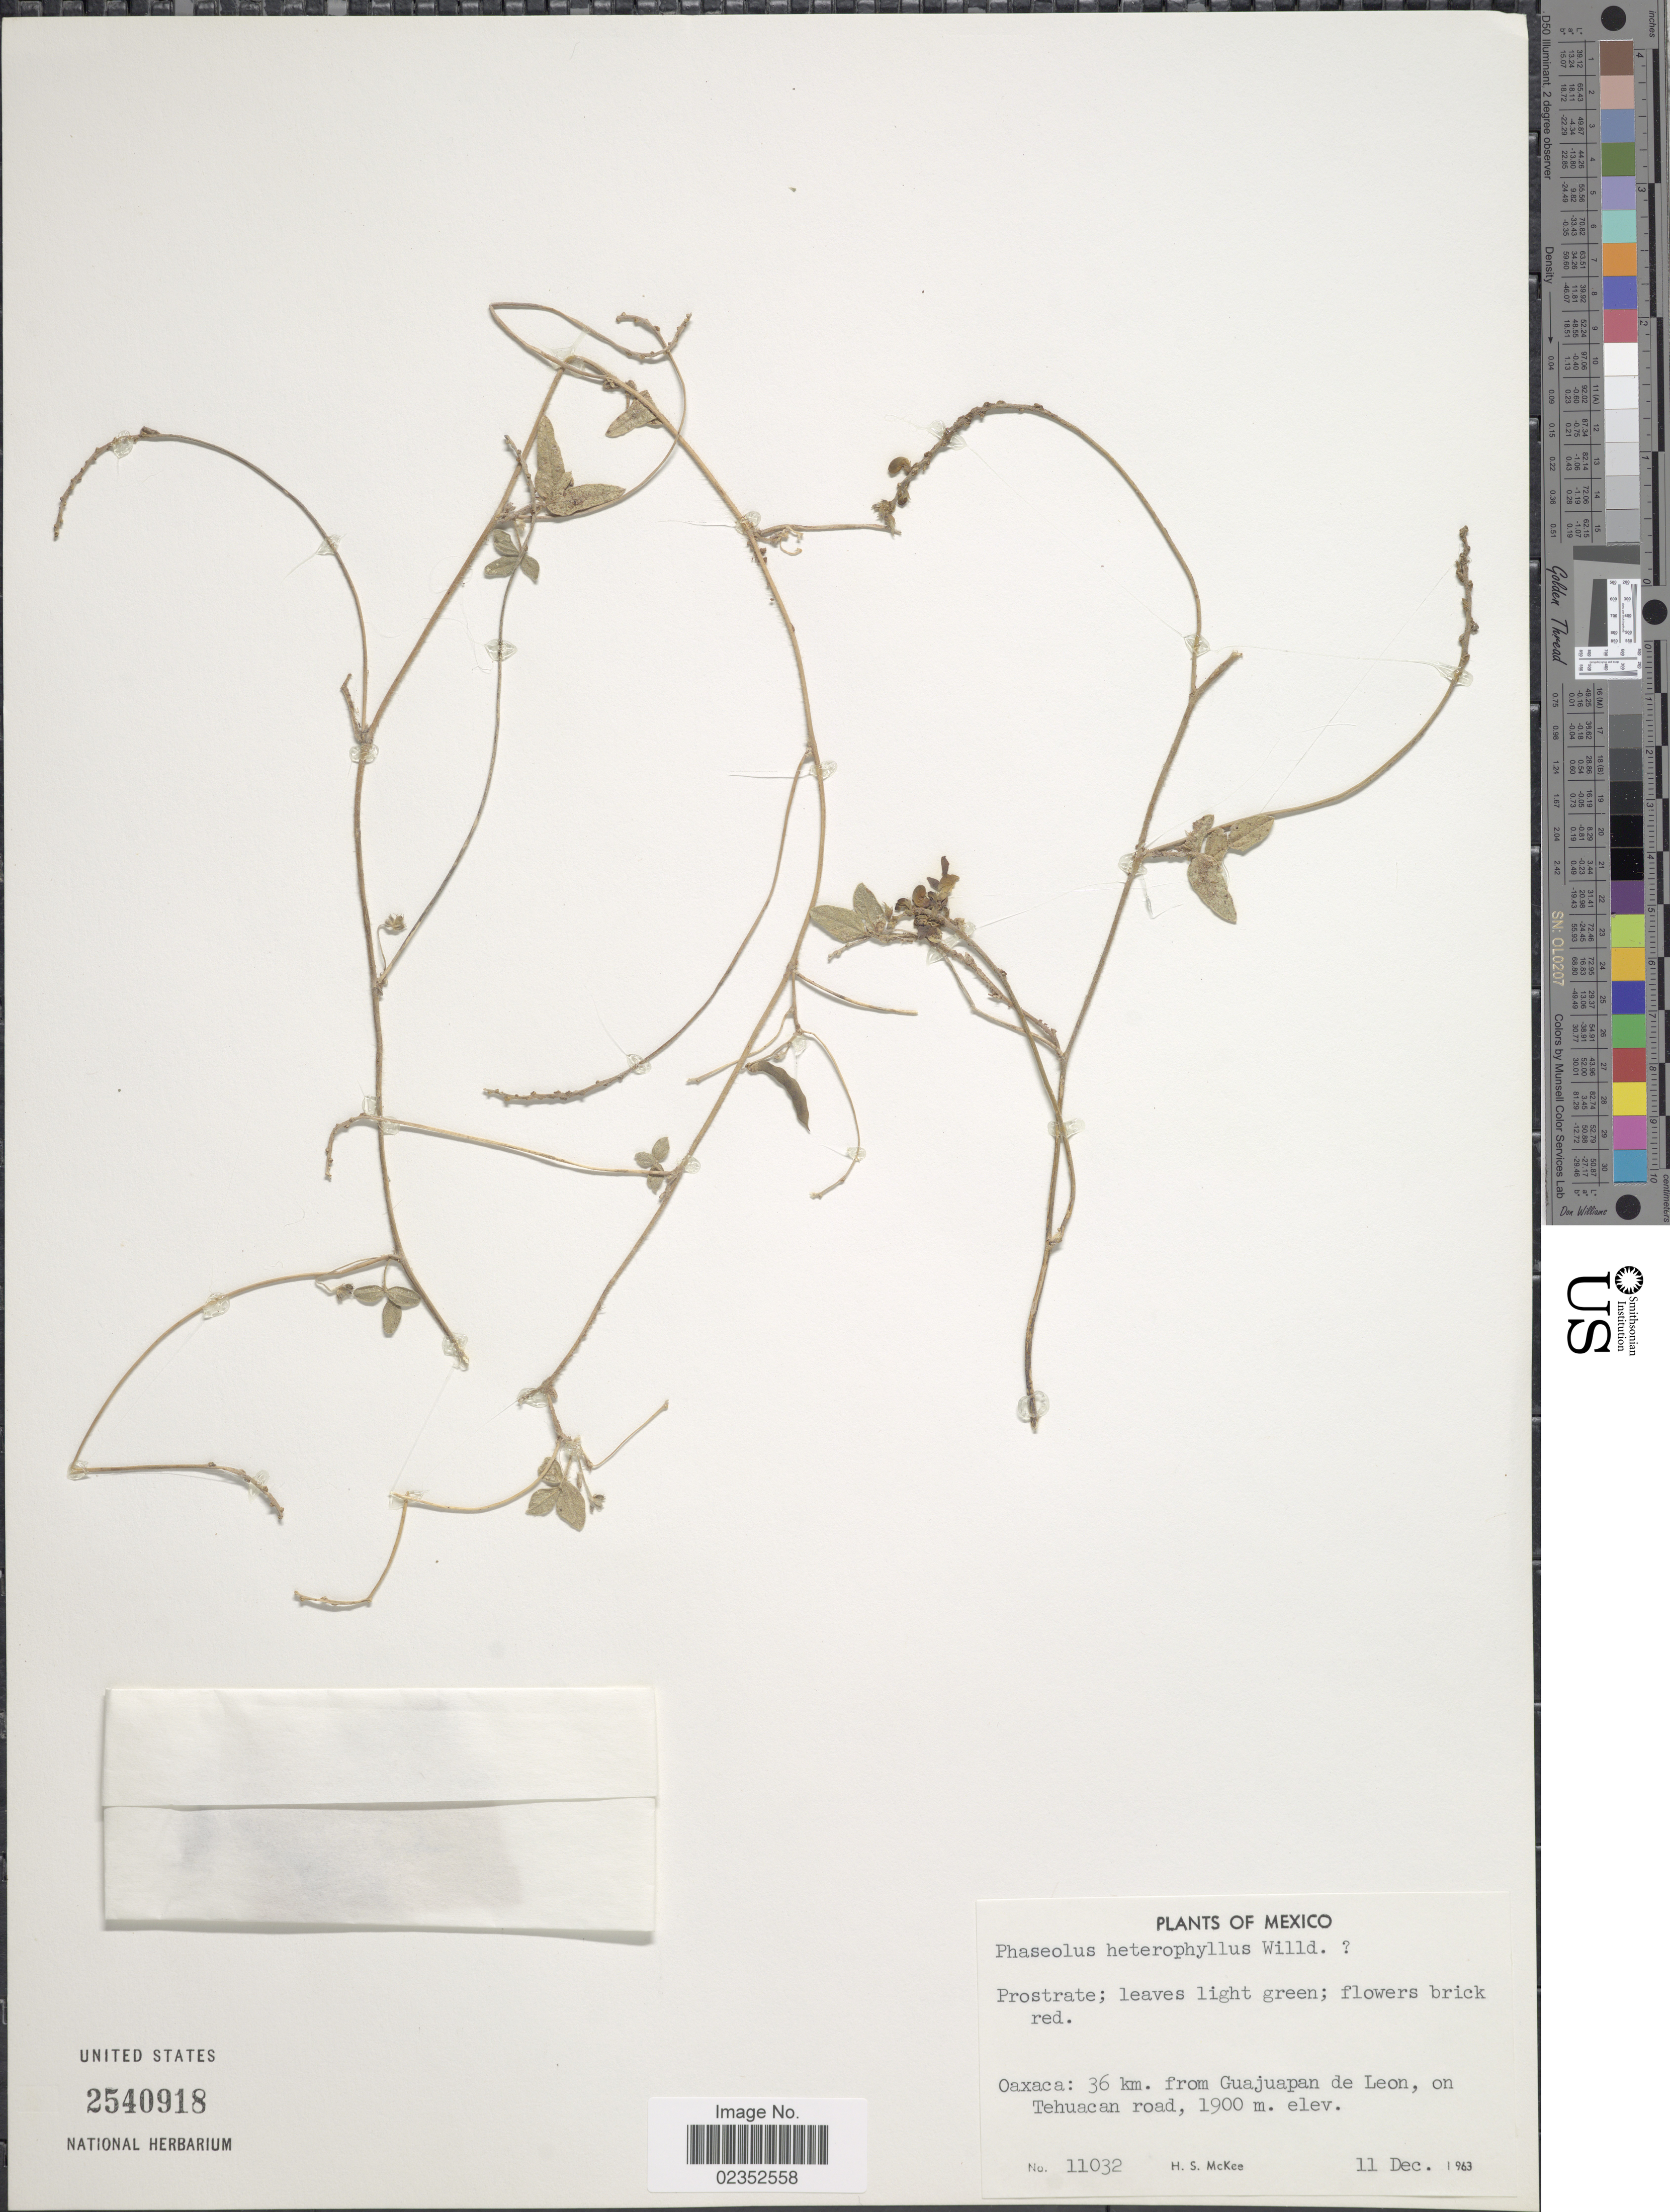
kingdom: Plantae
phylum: Tracheophyta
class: Magnoliopsida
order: Fabales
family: Fabaceae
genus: Macroptilium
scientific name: Macroptilium gibbosifolium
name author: (Ortega) A. Delgado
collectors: H. S. McKee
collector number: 11032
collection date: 1963-12-11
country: Mexico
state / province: Oaxaca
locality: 36 km. from Guajuapan de Leon, on Tehuacan road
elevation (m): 1900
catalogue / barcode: US 2540918